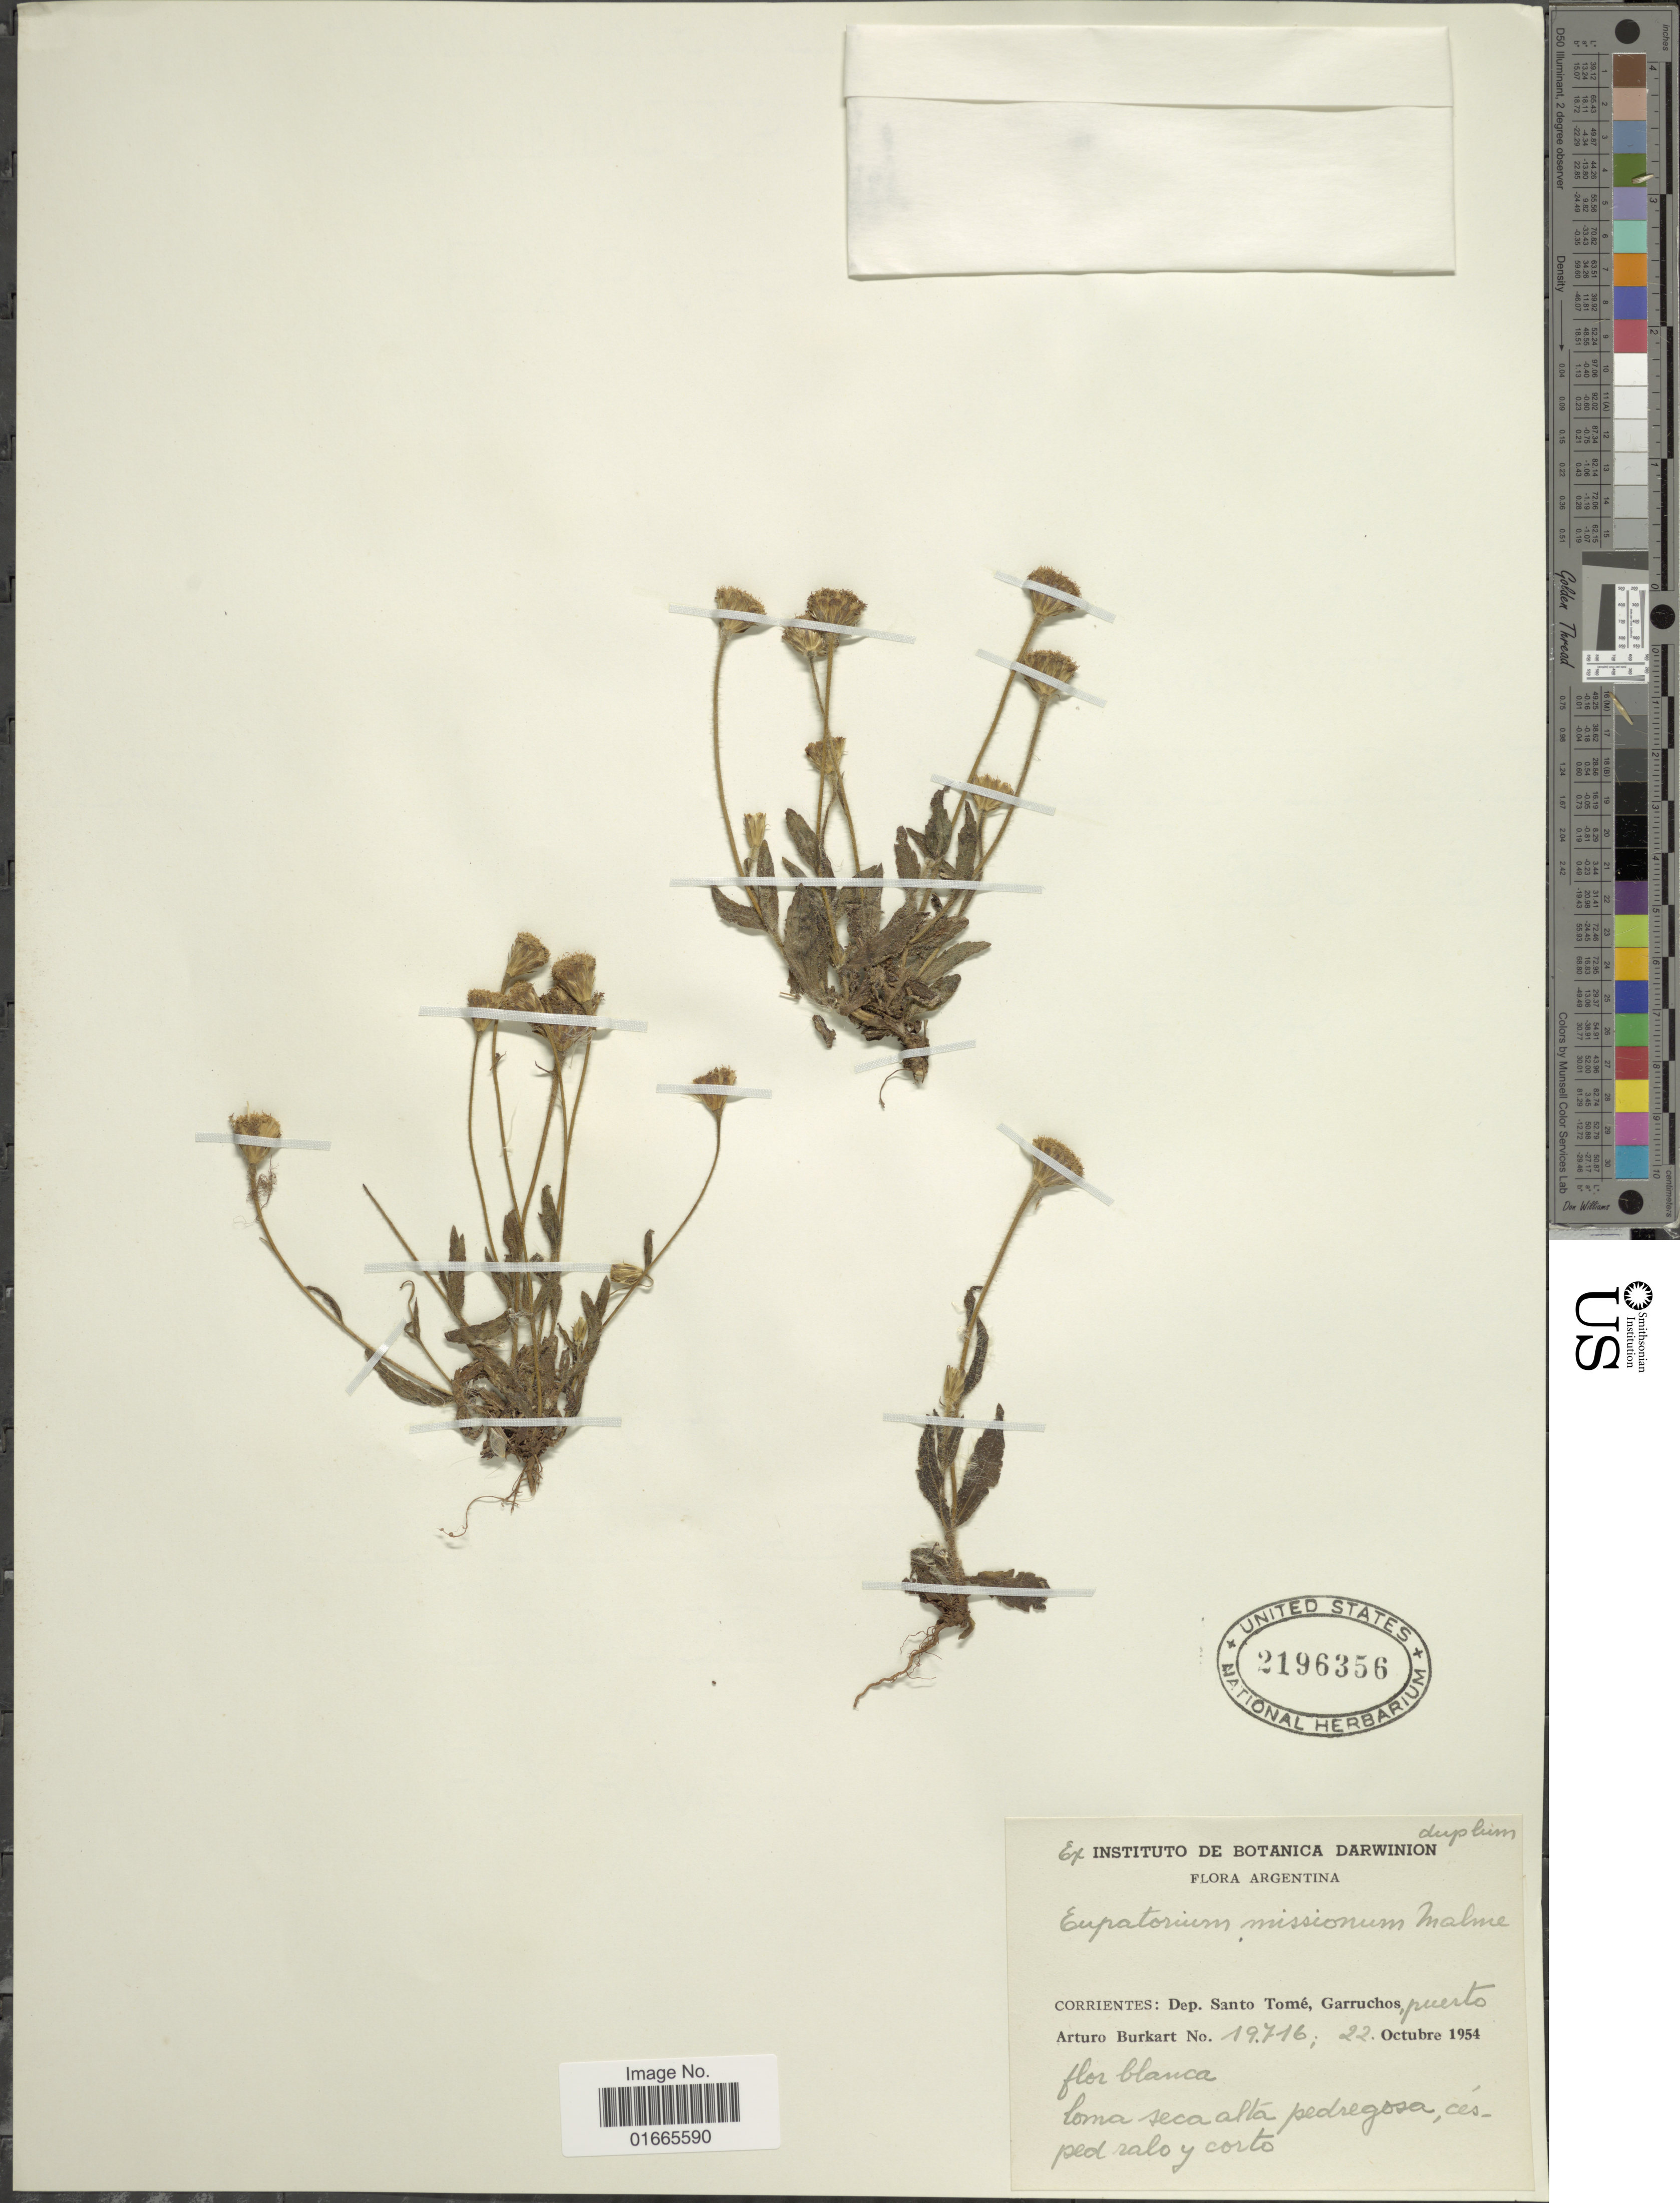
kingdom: Plantae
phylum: Tracheophyta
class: Magnoliopsida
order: Asterales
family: Asteraceae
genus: Praxelis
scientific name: Praxelis missiona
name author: (Malme) R.M. King & H. Rob.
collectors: A. E. Burkart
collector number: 19716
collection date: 1954-10-22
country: Argentina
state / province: Corrientes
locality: Dep. Santo Tomé, Garruchos, Puerto.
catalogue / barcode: US 2196356